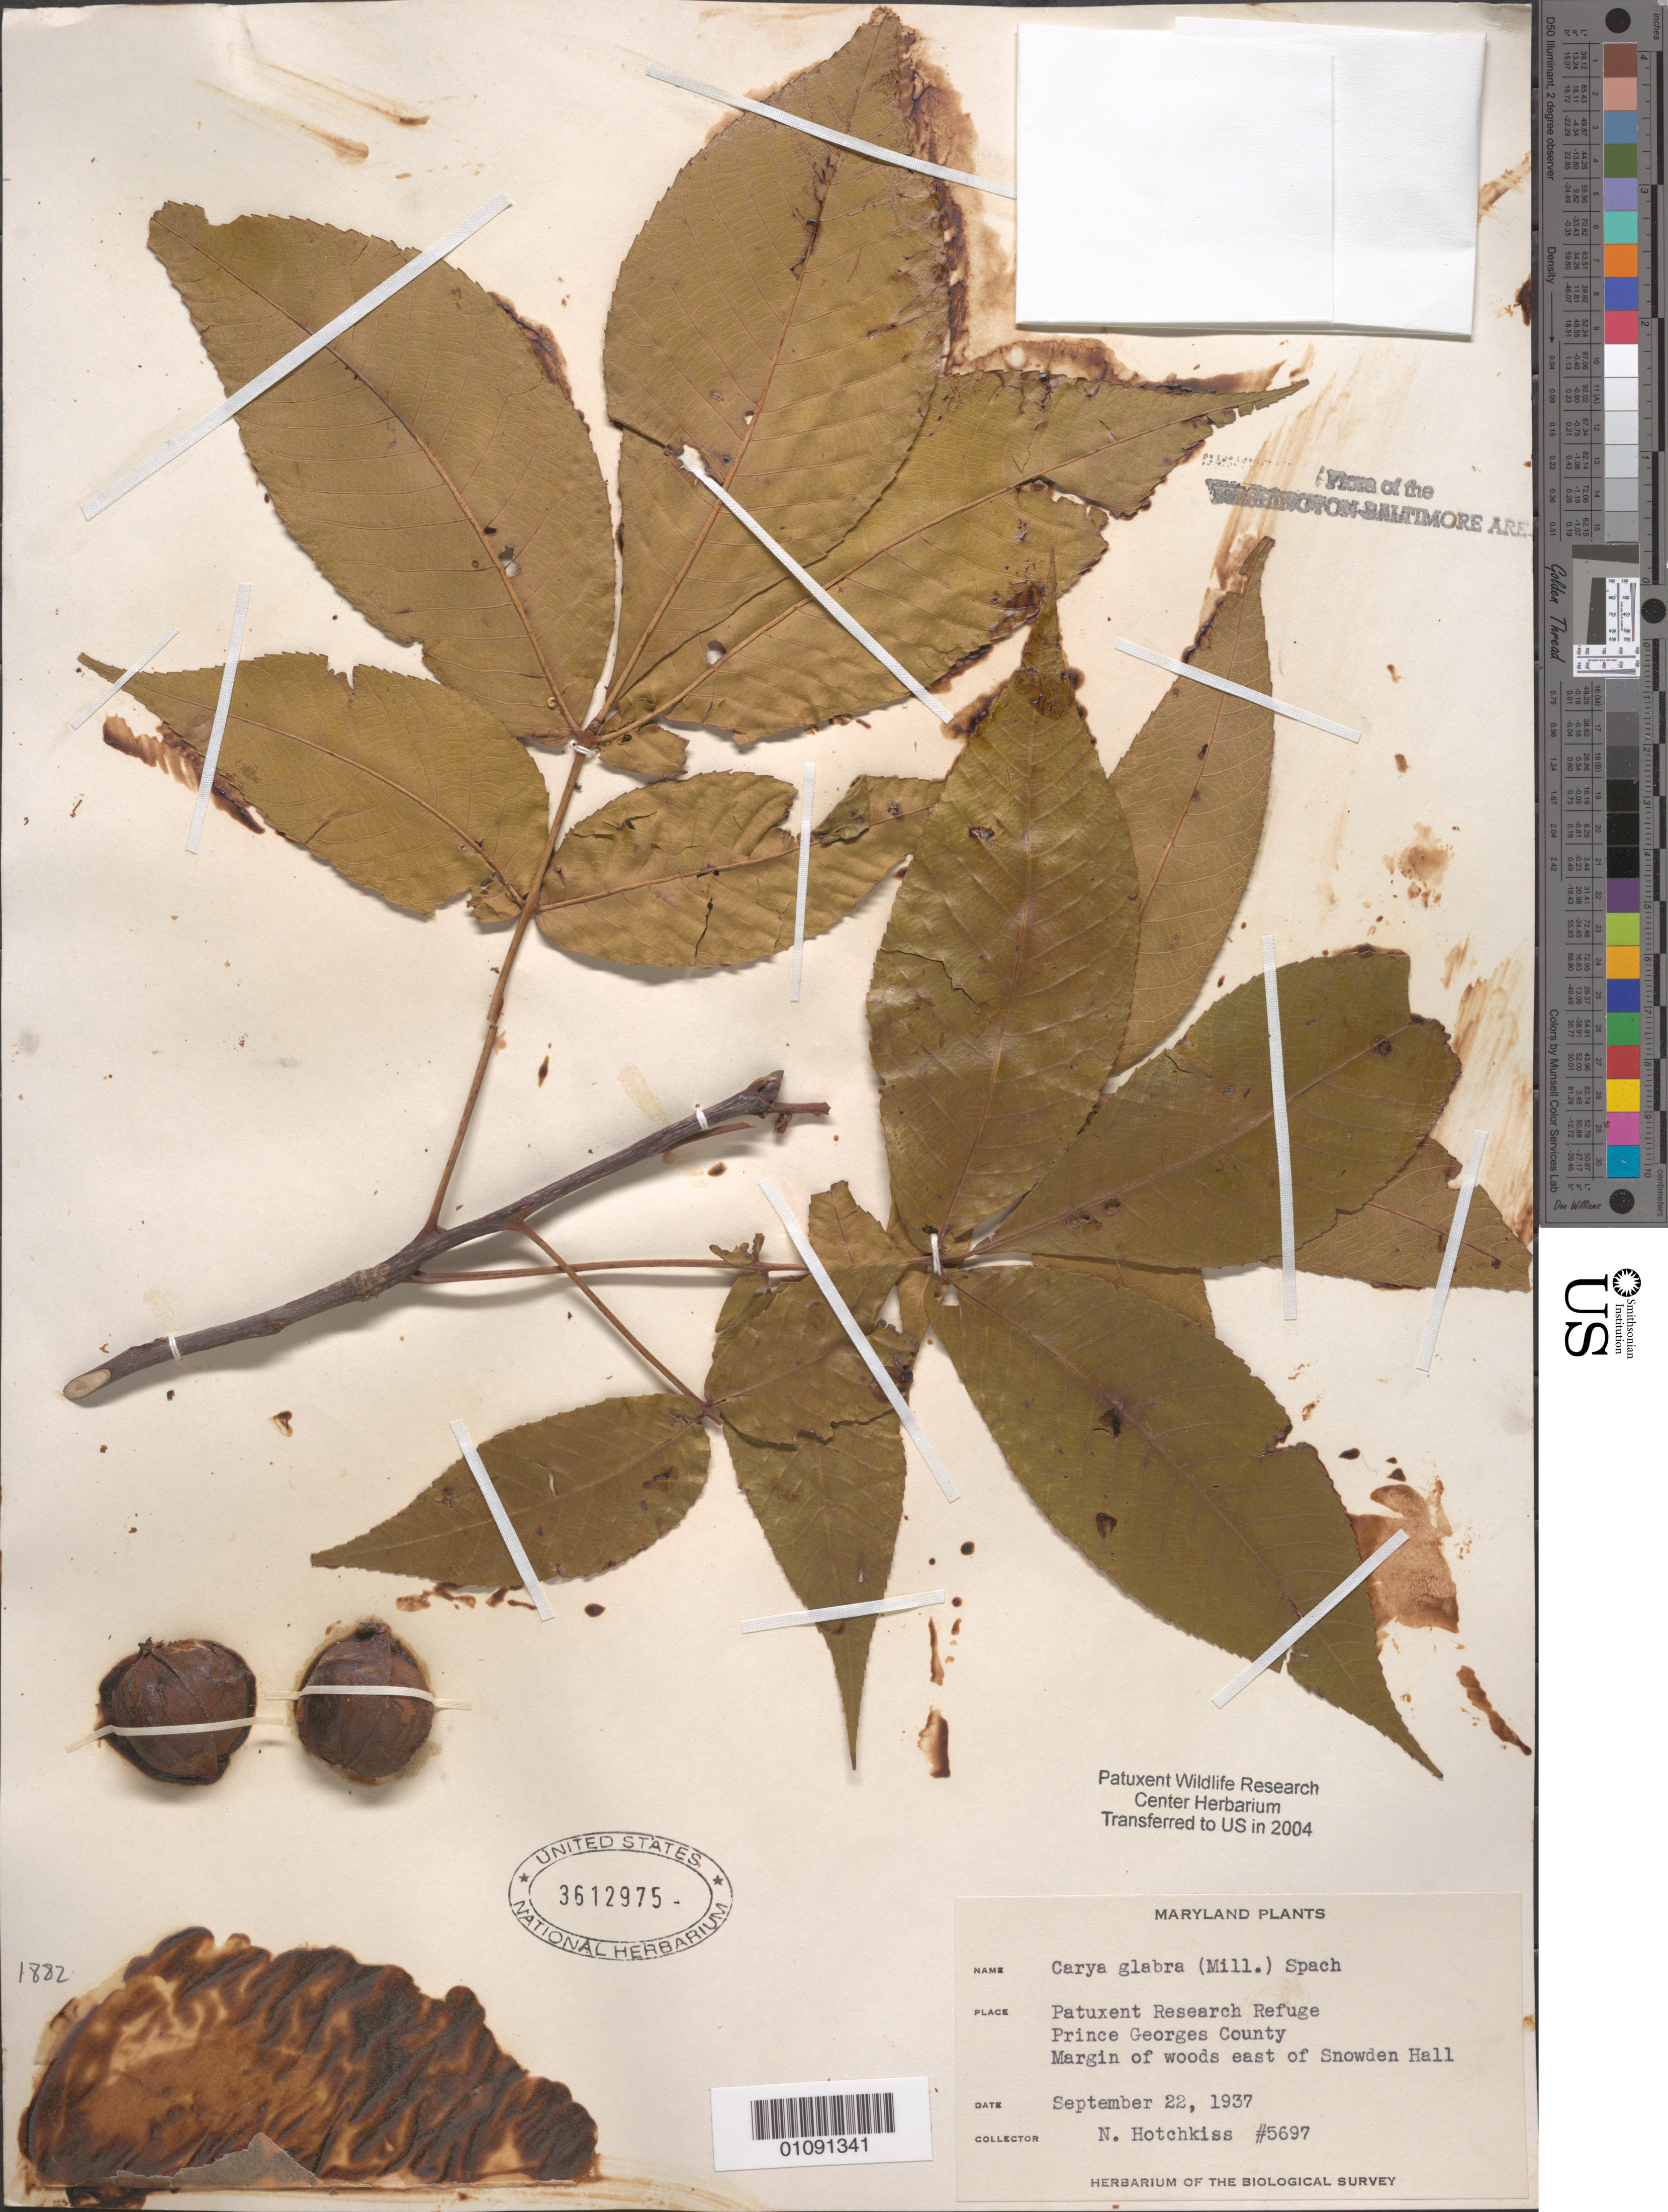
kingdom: Plantae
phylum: Tracheophyta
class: Magnoliopsida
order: Fagales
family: Juglandaceae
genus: Carya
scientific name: Carya glabra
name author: (Mill.) Sweet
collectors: N. Hotchkiss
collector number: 5697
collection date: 1937-09-22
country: United States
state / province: Maryland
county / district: Prince George's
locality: Patuxent Wildlife Refuge. E. of Snowden Hall.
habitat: Margin of woods.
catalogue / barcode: US 3612975